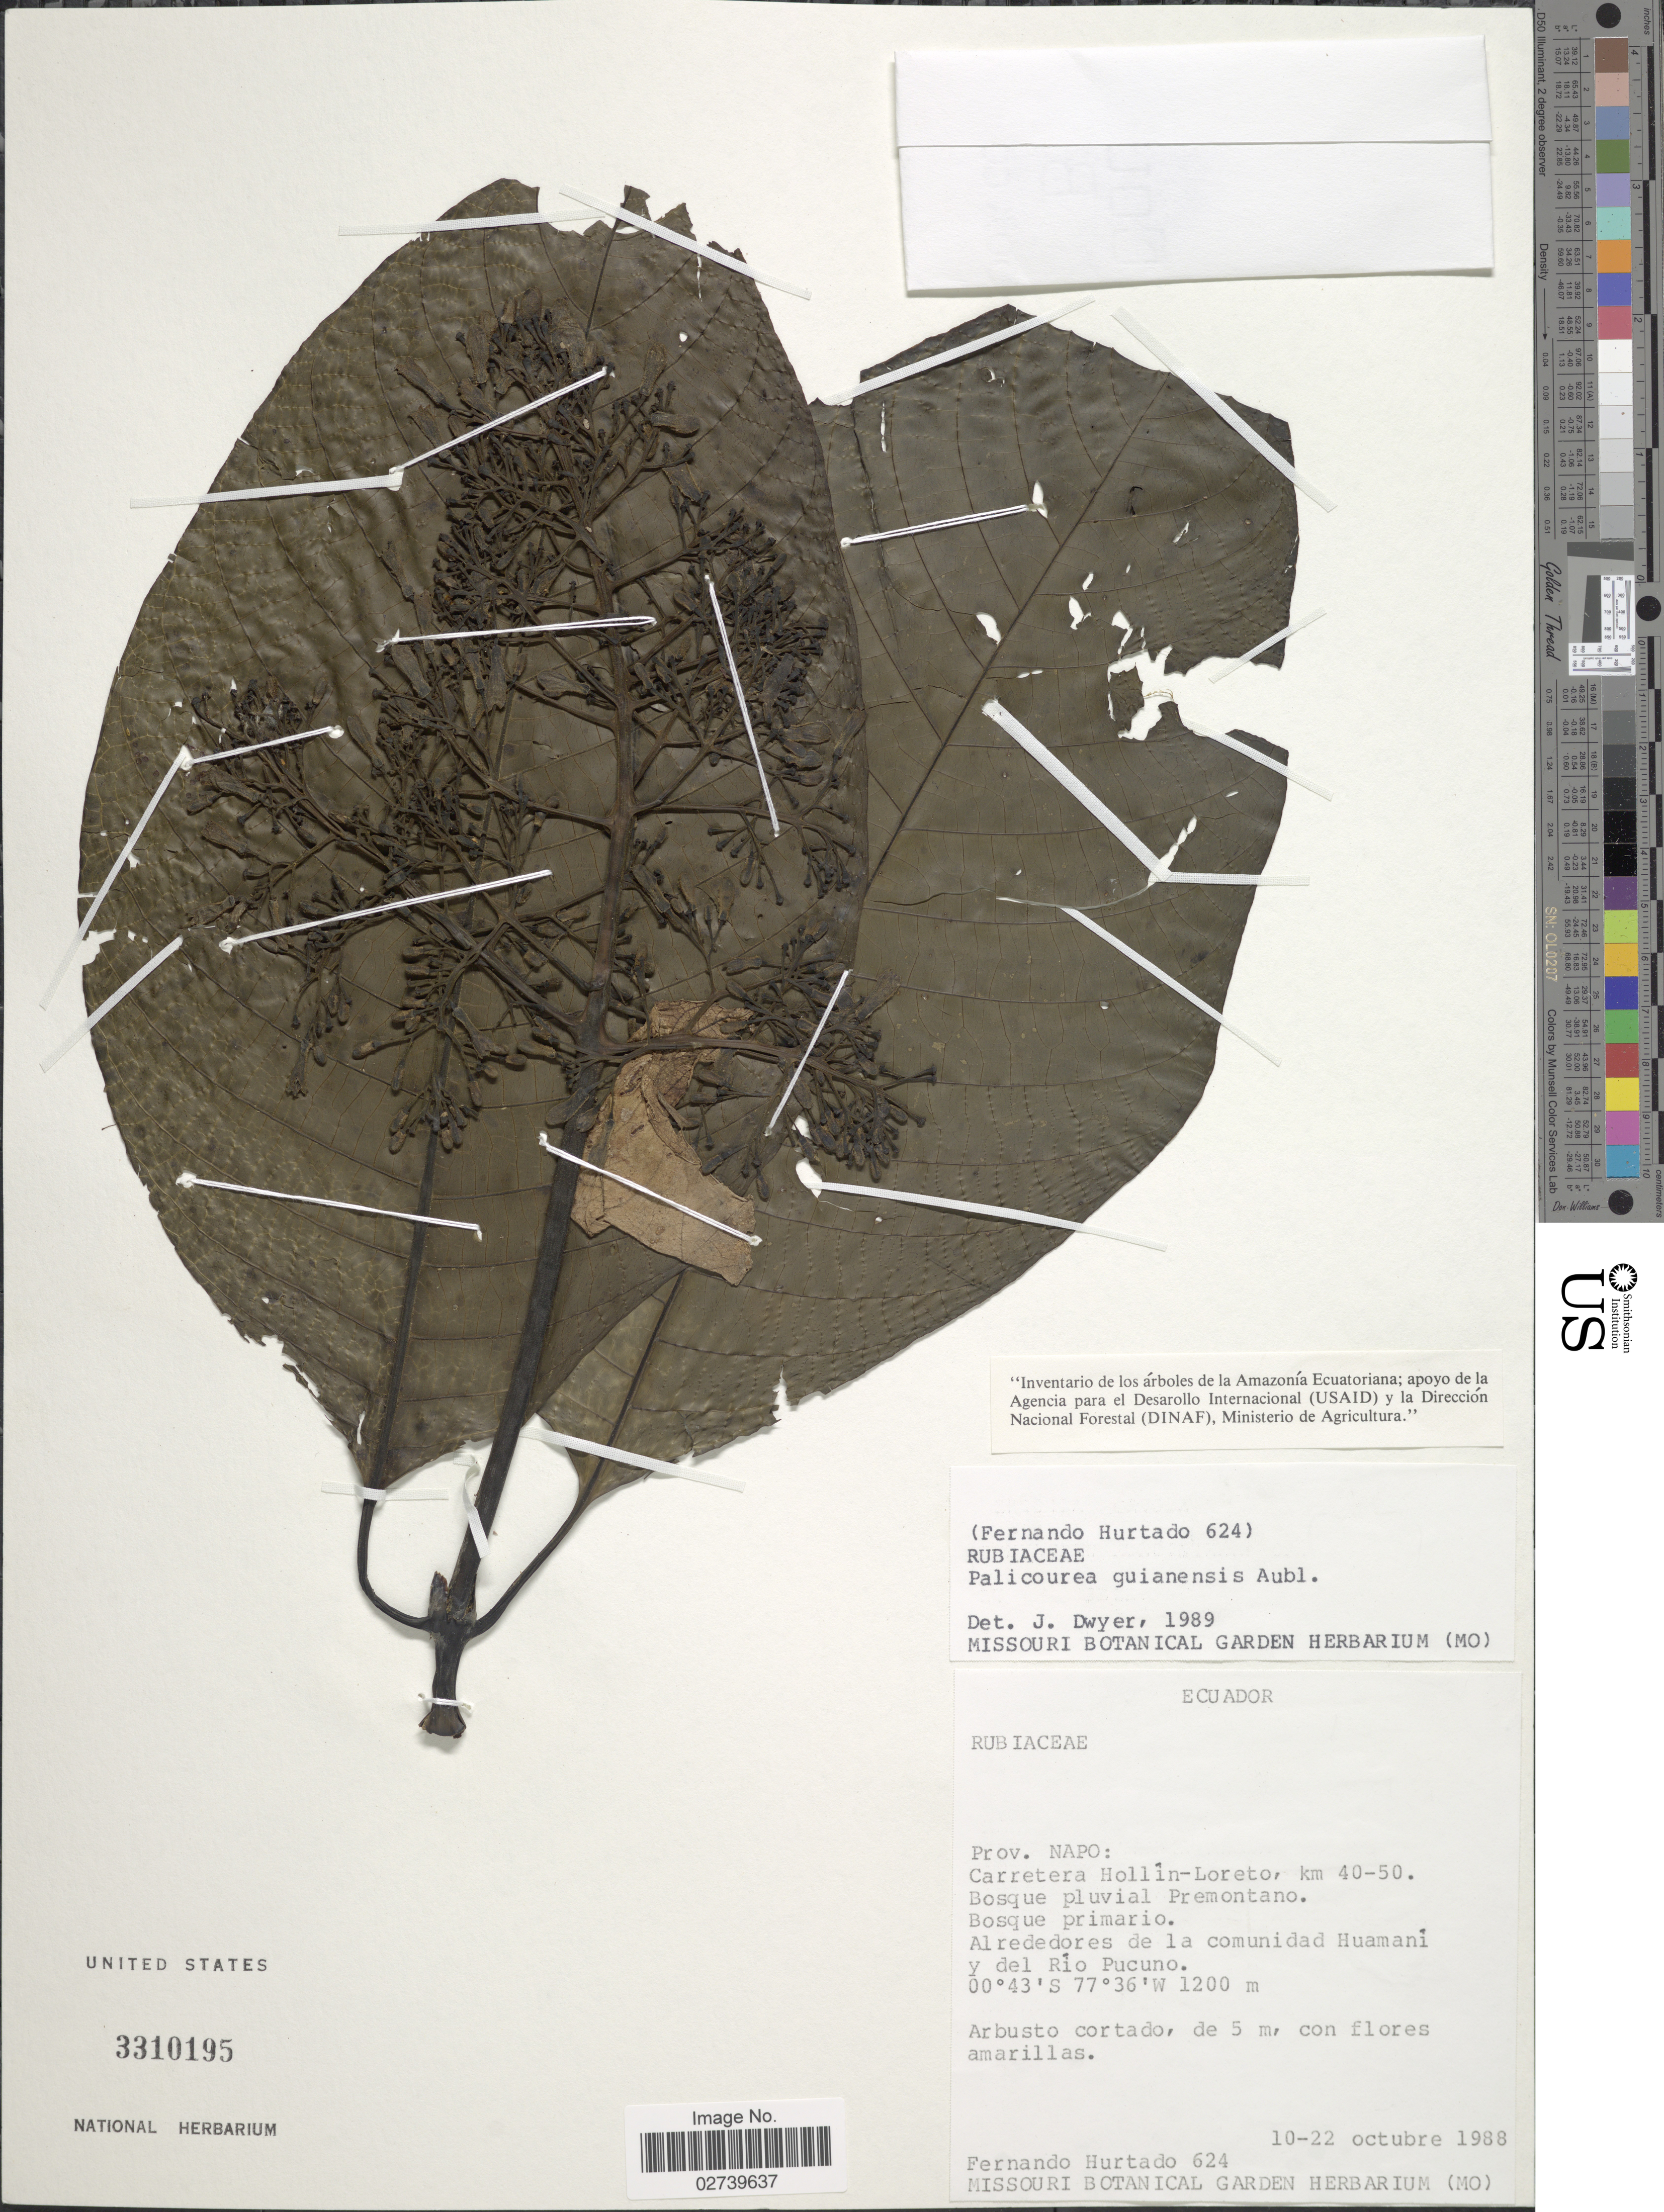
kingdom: Plantae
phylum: Tracheophyta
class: Magnoliopsida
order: Gentianales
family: Rubiaceae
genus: Palicourea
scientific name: Palicourea guianensis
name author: Aubl.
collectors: F. Hurtado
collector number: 624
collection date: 1988-10-10/1988-10-22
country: Ecuador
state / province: Napo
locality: Carretera Hollin-Loreto, km 40-50, Alrededores de la comunidad Huamami y del Rio Pucuno.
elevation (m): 1200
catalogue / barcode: US 3310195